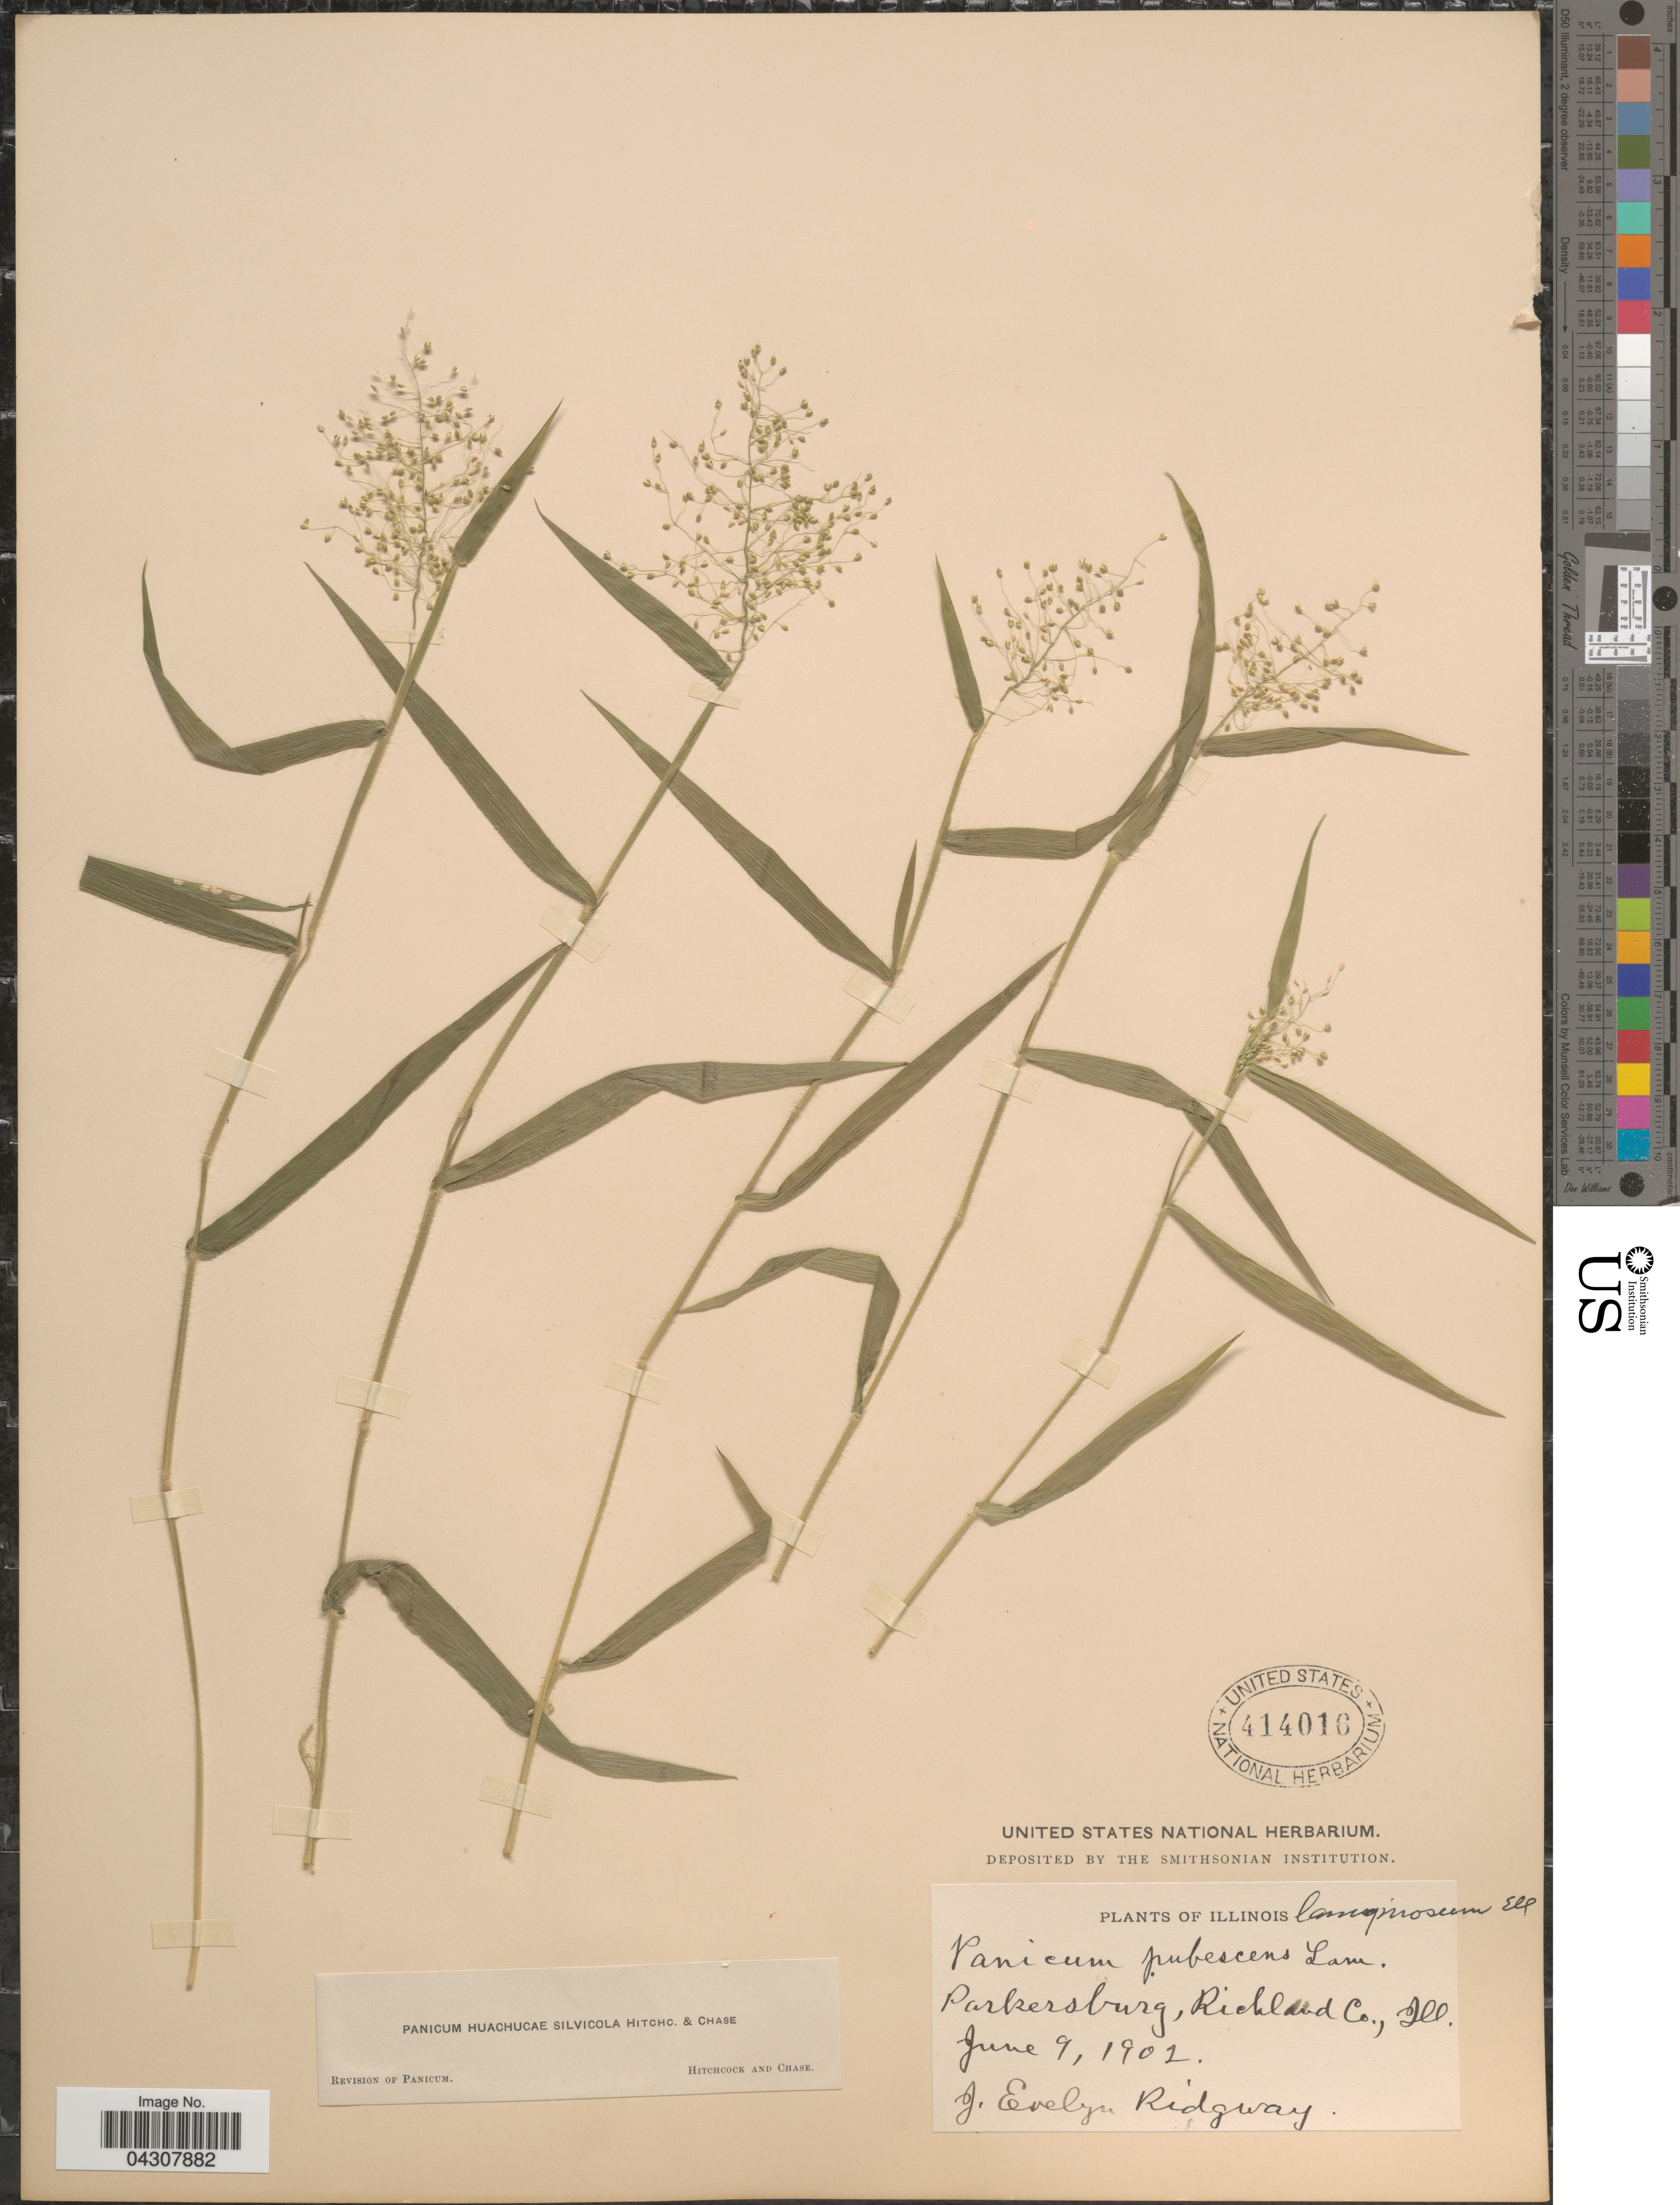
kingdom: Plantae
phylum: Tracheophyta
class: Liliopsida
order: Poales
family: Poaceae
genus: Dichanthelium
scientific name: Dichanthelium acuminatum var. acuminatum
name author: (Sw.) Gould & C.A. Clark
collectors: J. Ridgway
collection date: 1902-06-09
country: United States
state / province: Illinois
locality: Parkersburg, Richland Co.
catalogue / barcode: US 414016